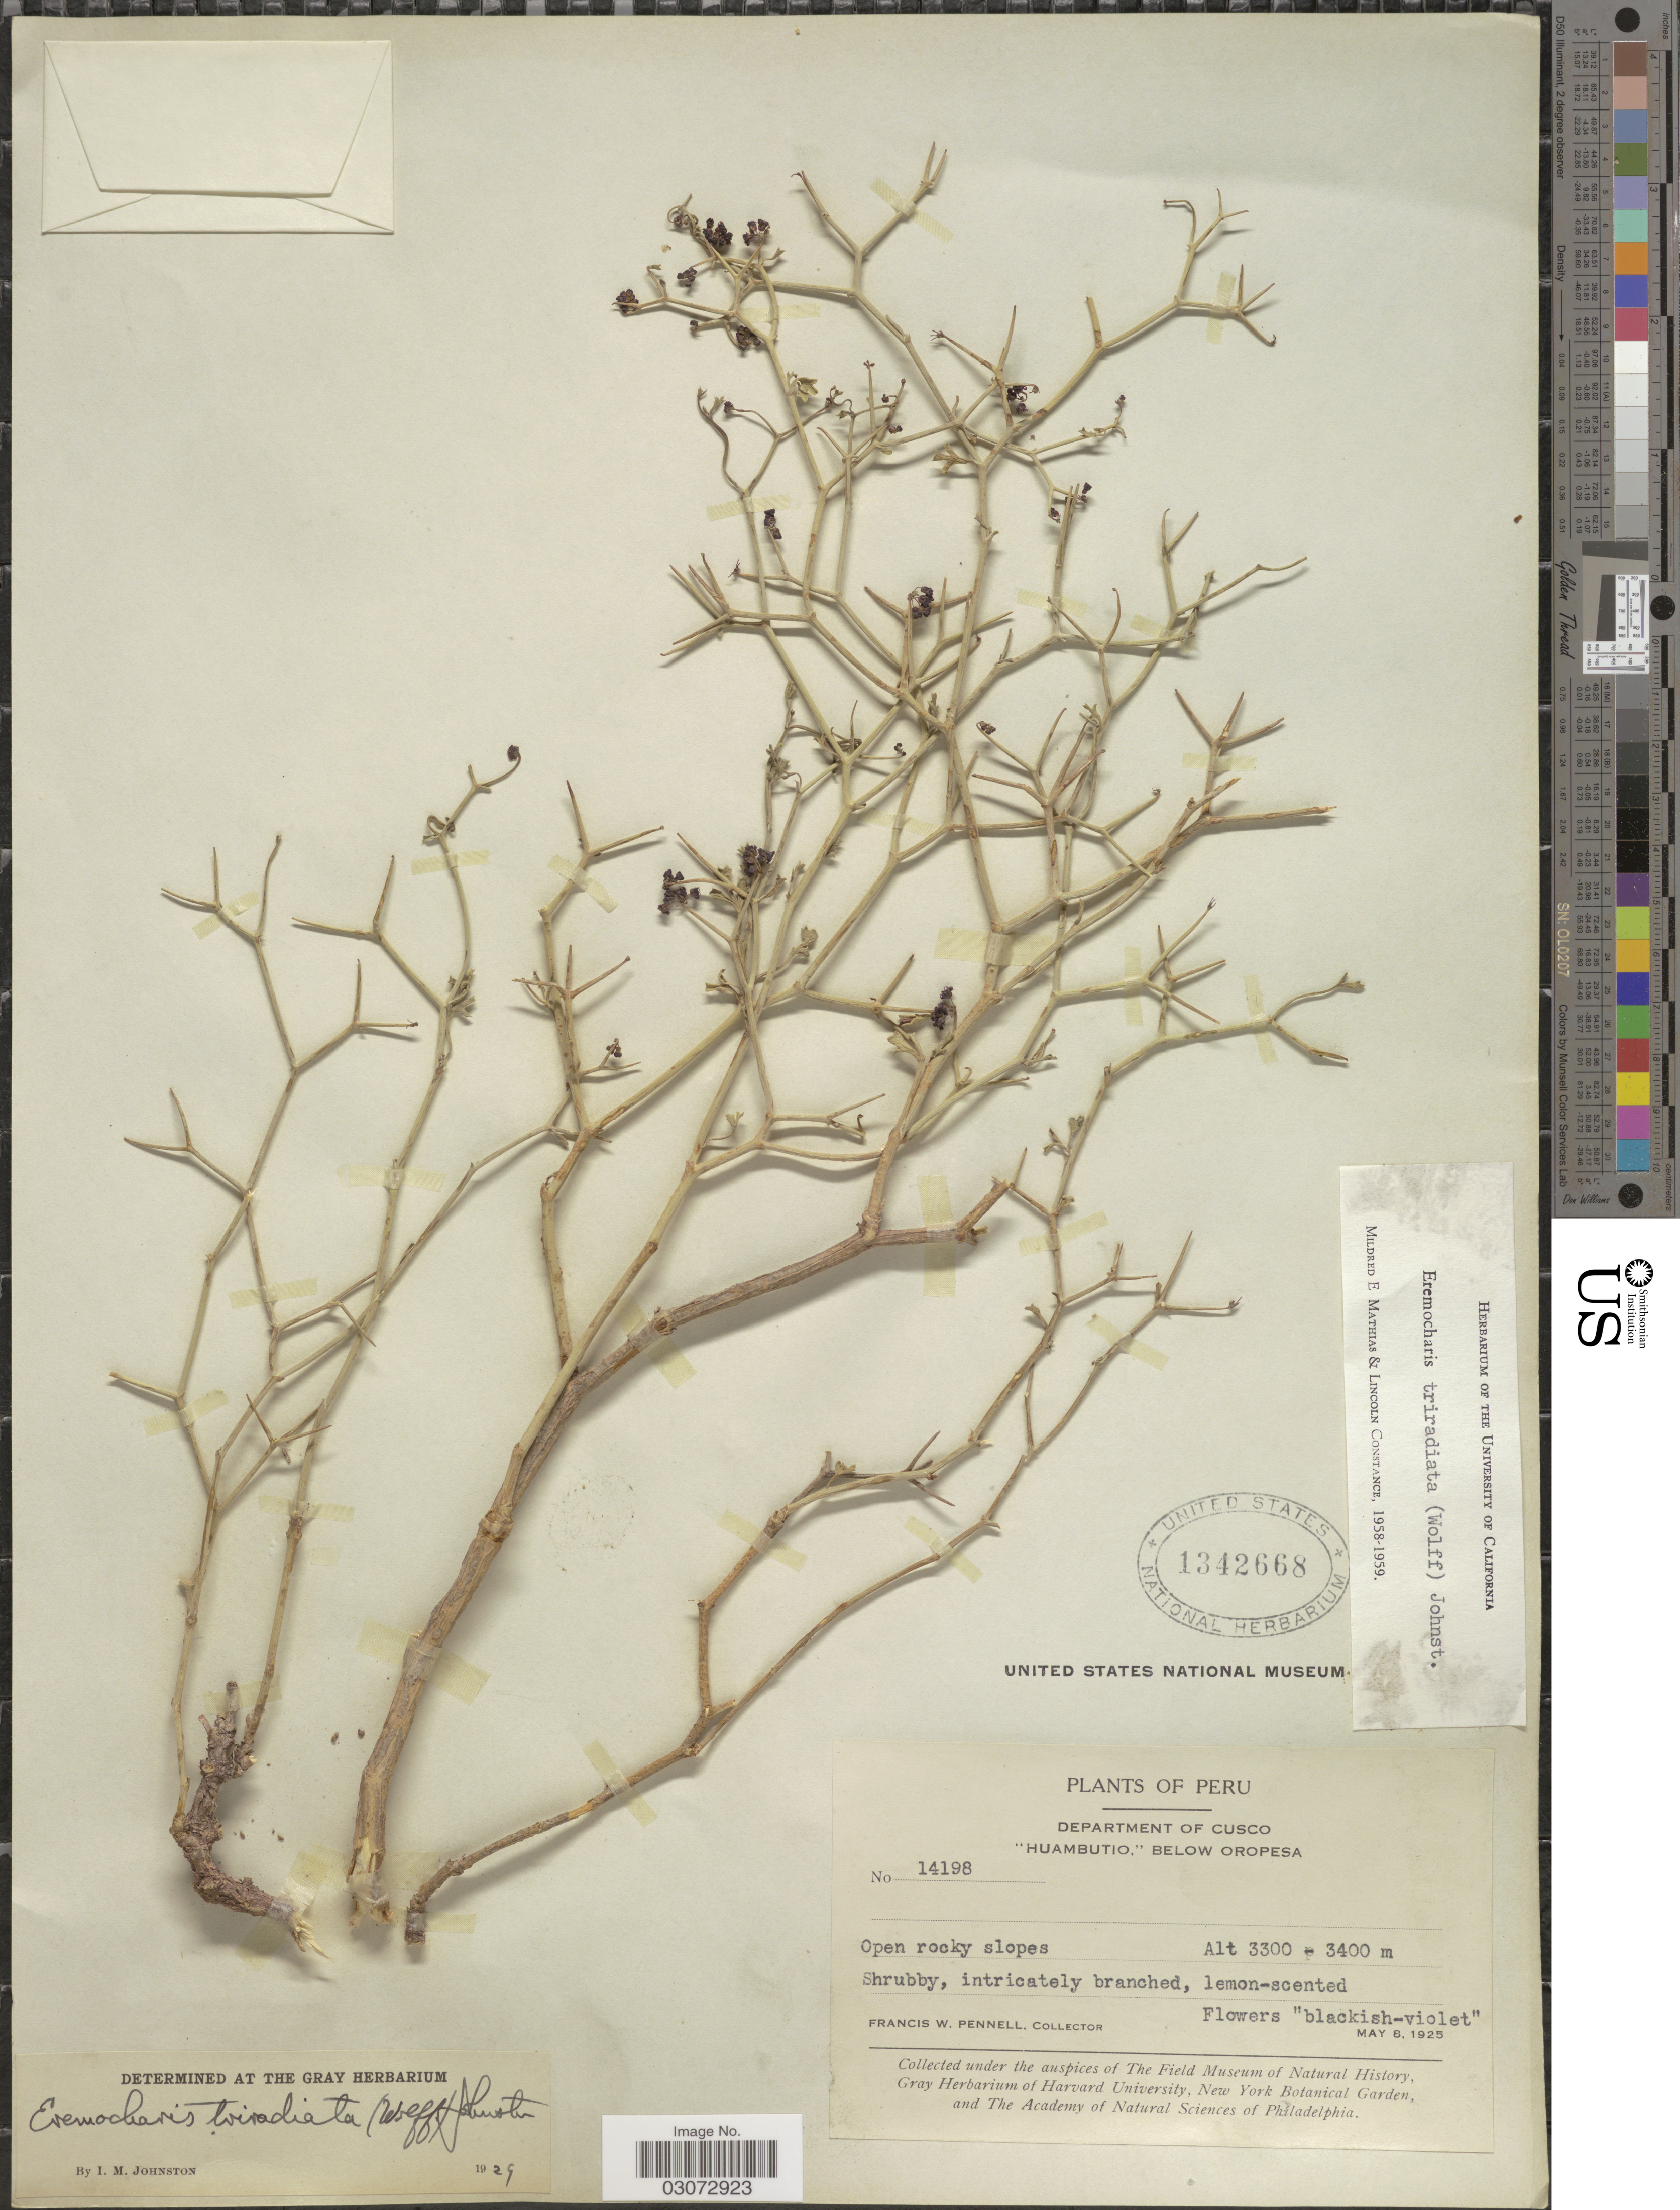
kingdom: Plantae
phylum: Tracheophyta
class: Magnoliopsida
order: Apiales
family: Apiaceae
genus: Eremocharis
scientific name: Eremocharis tripartita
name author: Mathias & Constance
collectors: F. W. Pennell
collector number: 14198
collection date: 1925-05-08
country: Peru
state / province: Cusco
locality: Department of Cusco. "Huambutio," below Oropesa.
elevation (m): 3300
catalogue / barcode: US 1342668